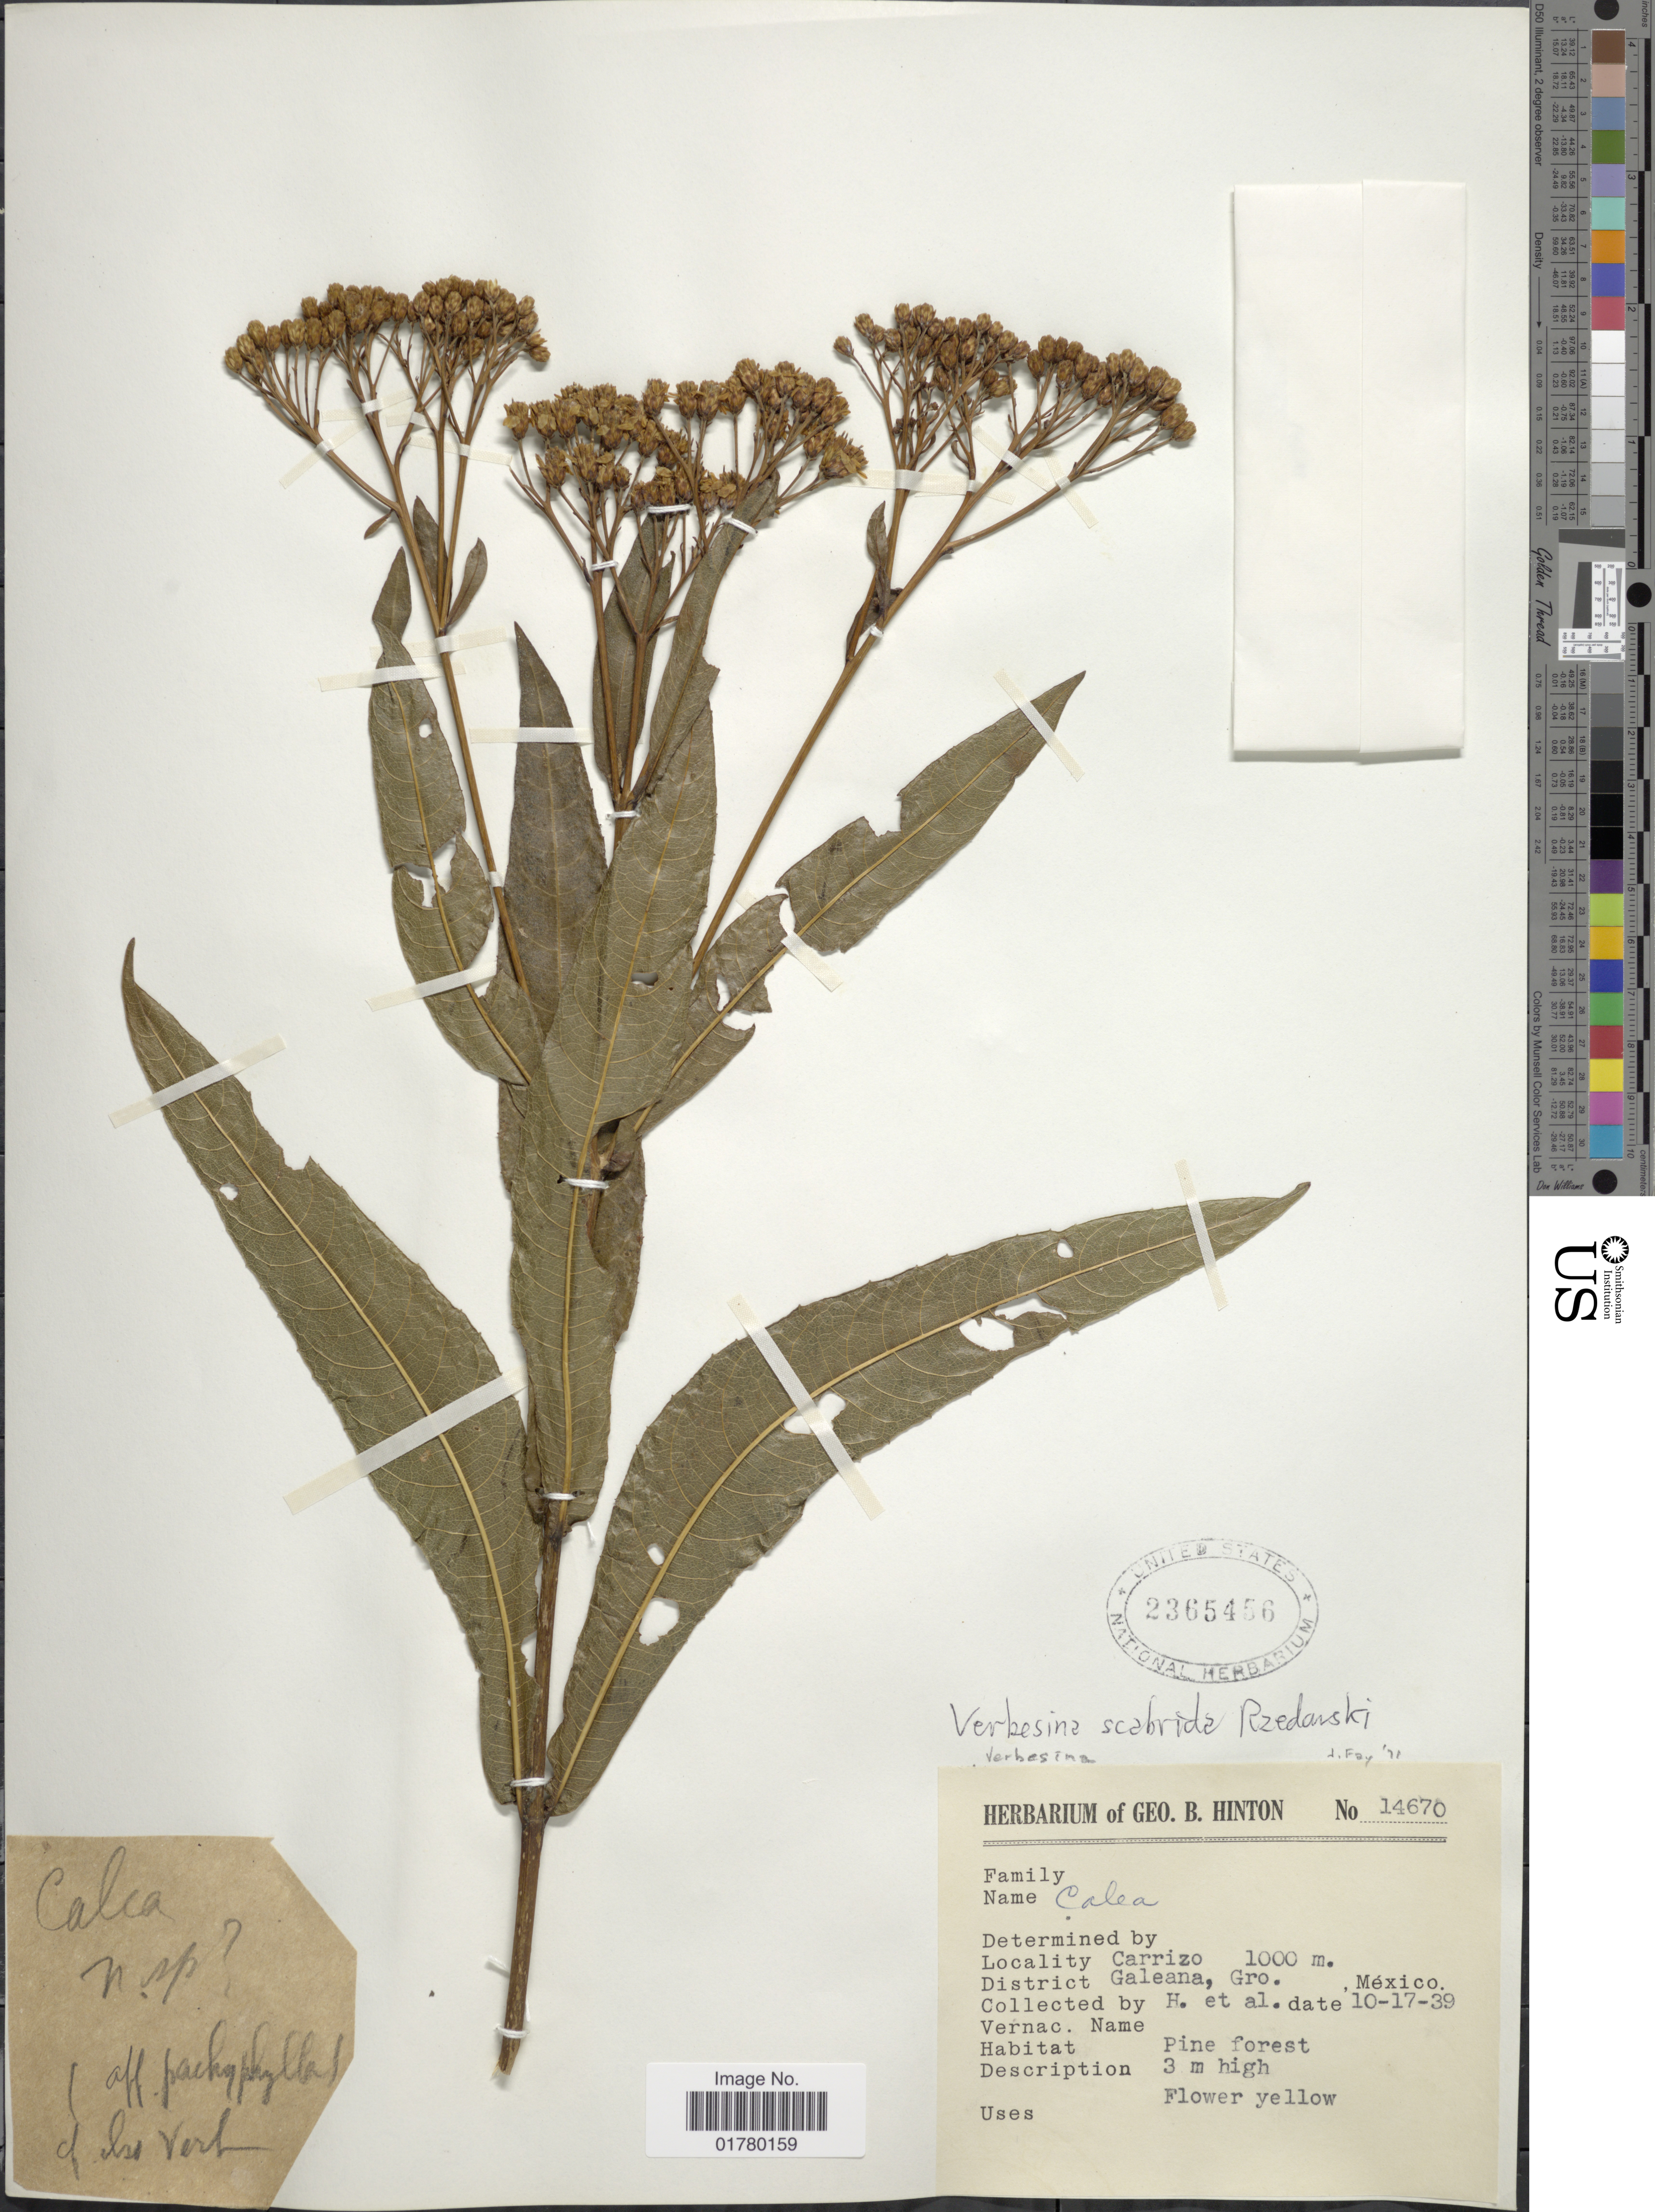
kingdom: Plantae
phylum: Tracheophyta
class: Magnoliopsida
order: Asterales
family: Asteraceae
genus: Verbesina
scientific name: Verbesina scabrida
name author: Rzed.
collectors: G. B. Hinton & et al.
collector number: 14670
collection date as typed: Transcribed d/m/y: 17/10/39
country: Mexico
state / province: Guerrero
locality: Carrizo, District Galeana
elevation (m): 1000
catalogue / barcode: US 2365456